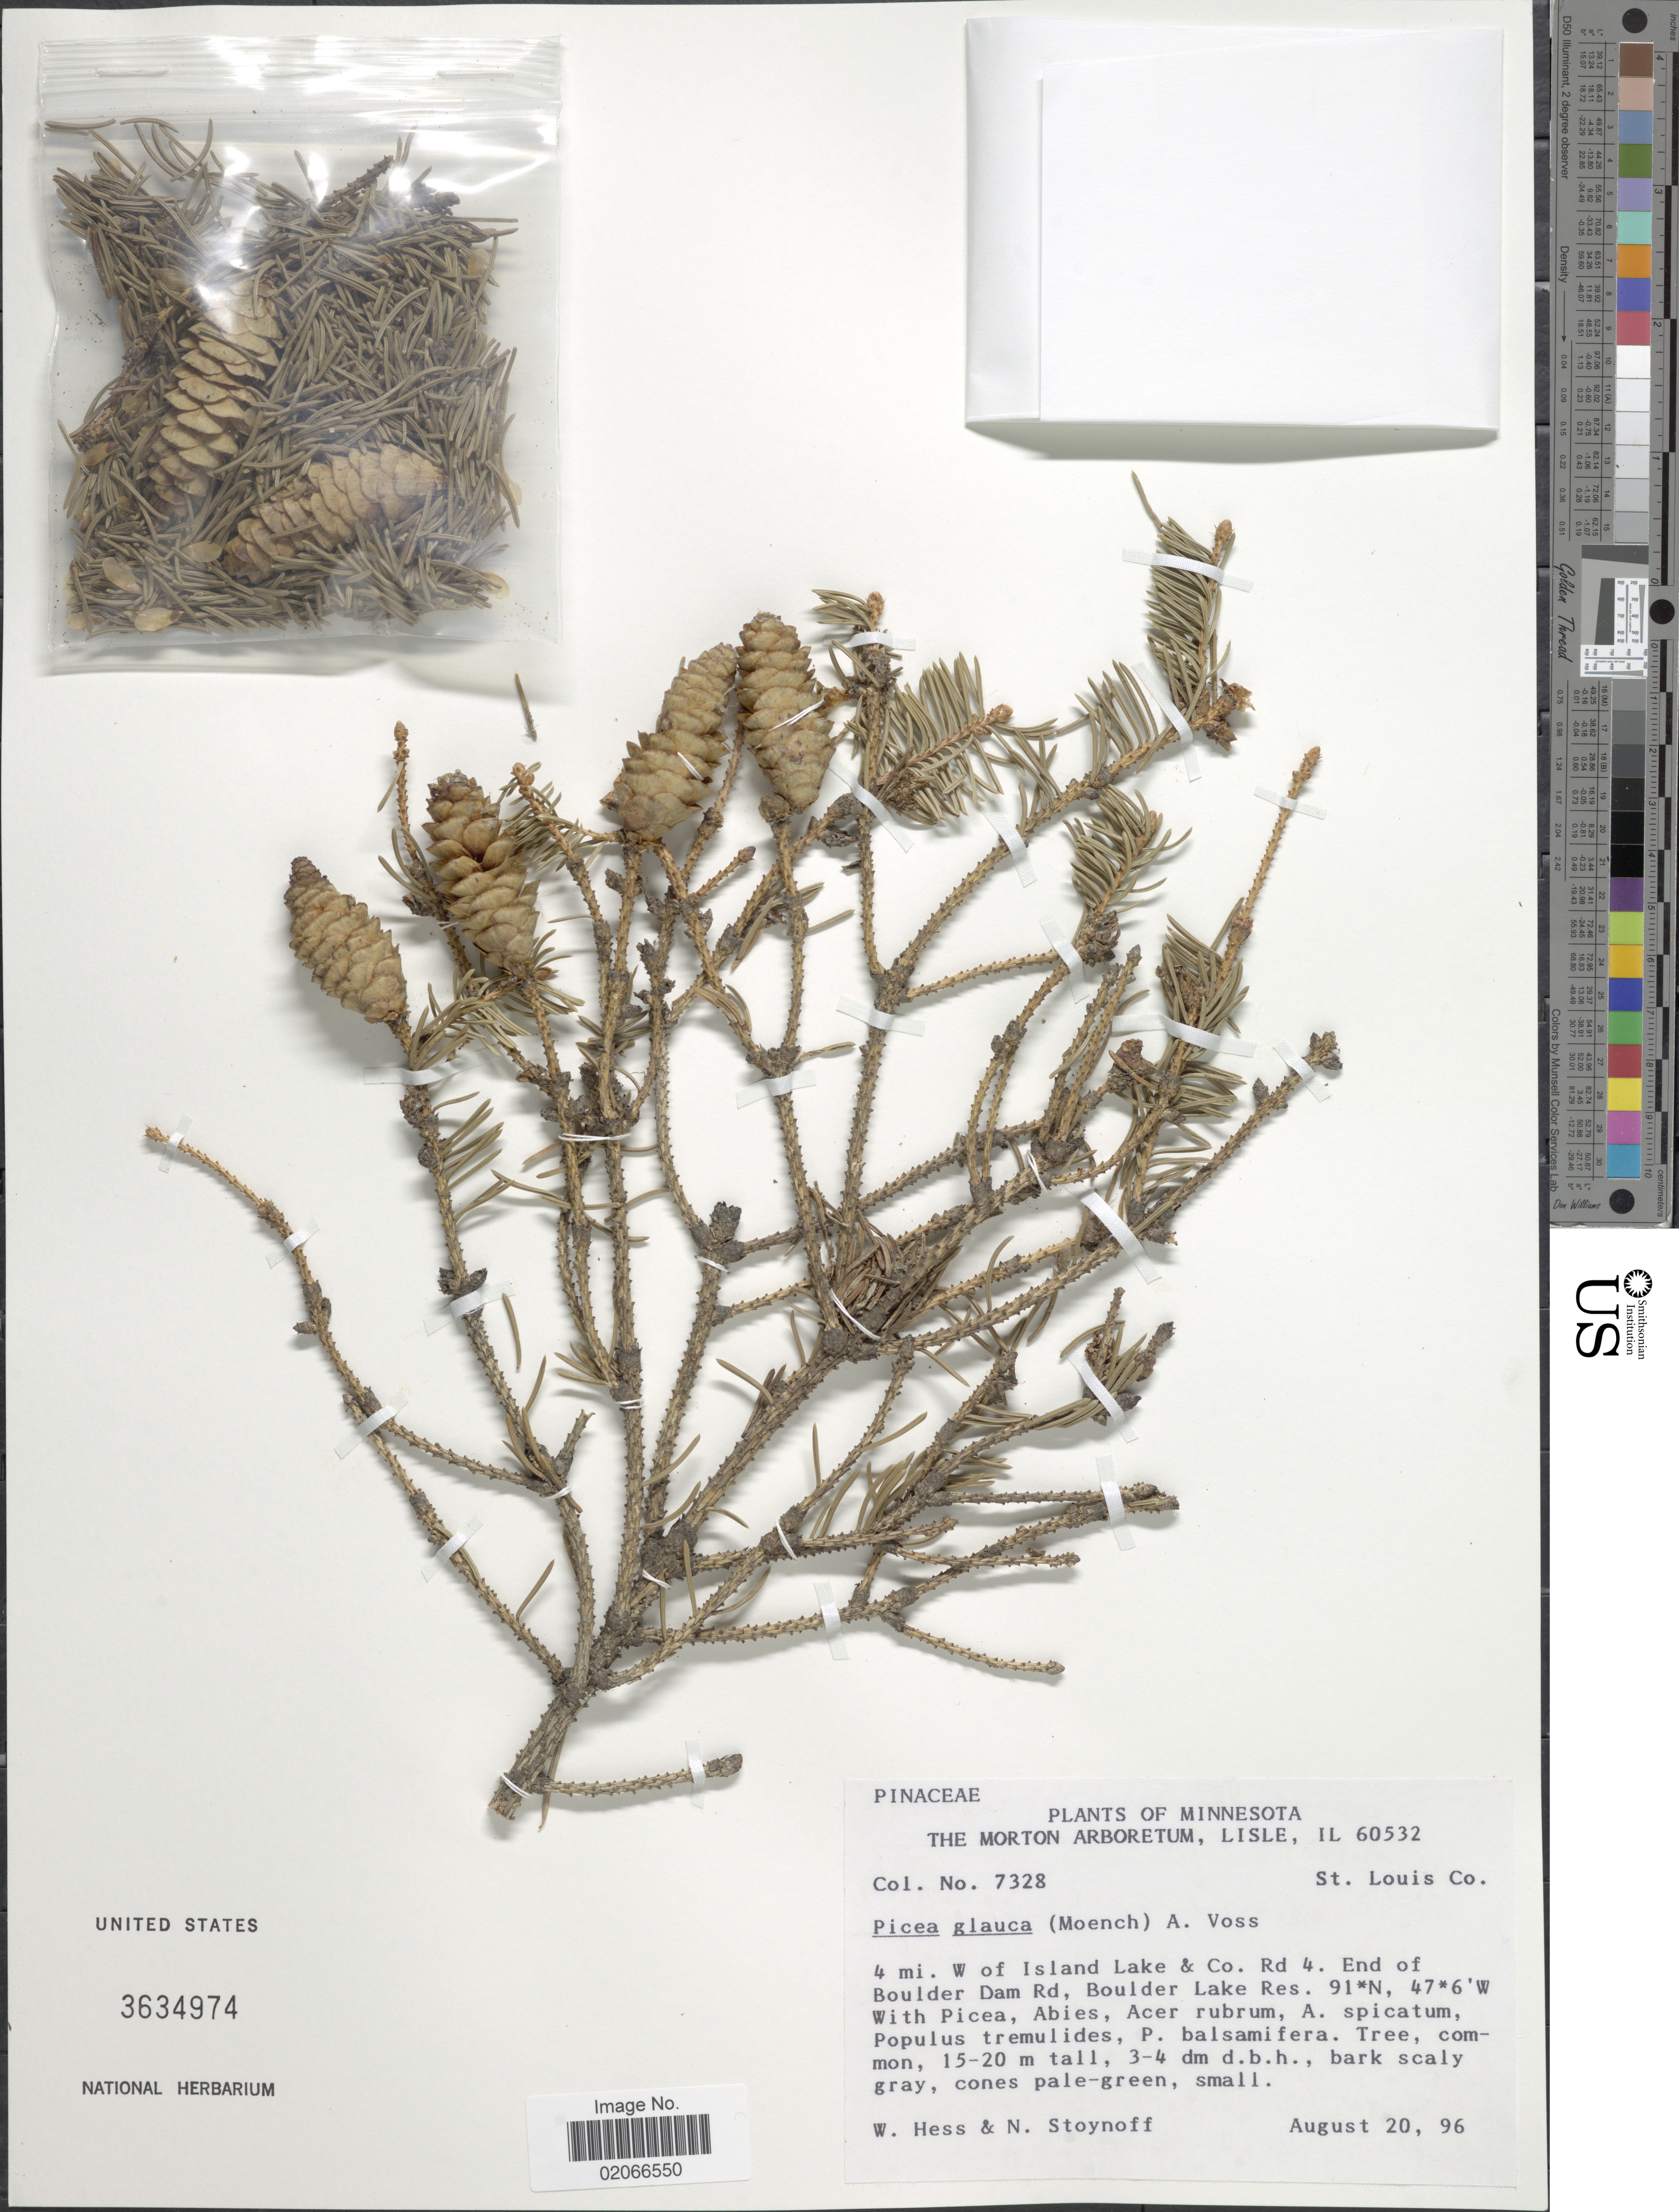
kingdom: Plantae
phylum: Tracheophyta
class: Pinopsida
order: Pinales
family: Pinaceae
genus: Picea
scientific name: Picea glauca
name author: (Moench) Voss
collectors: W. Hess & N. Stoynoff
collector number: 7328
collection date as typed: Transcribed d/m/y: 20/8/96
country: United States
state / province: Minnesota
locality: St. Louis Co., 4 mi. W of Island Lake & Co. Rd 4. end of Boulder Dam Rd., Boulder Lake res.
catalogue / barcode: US 3634974